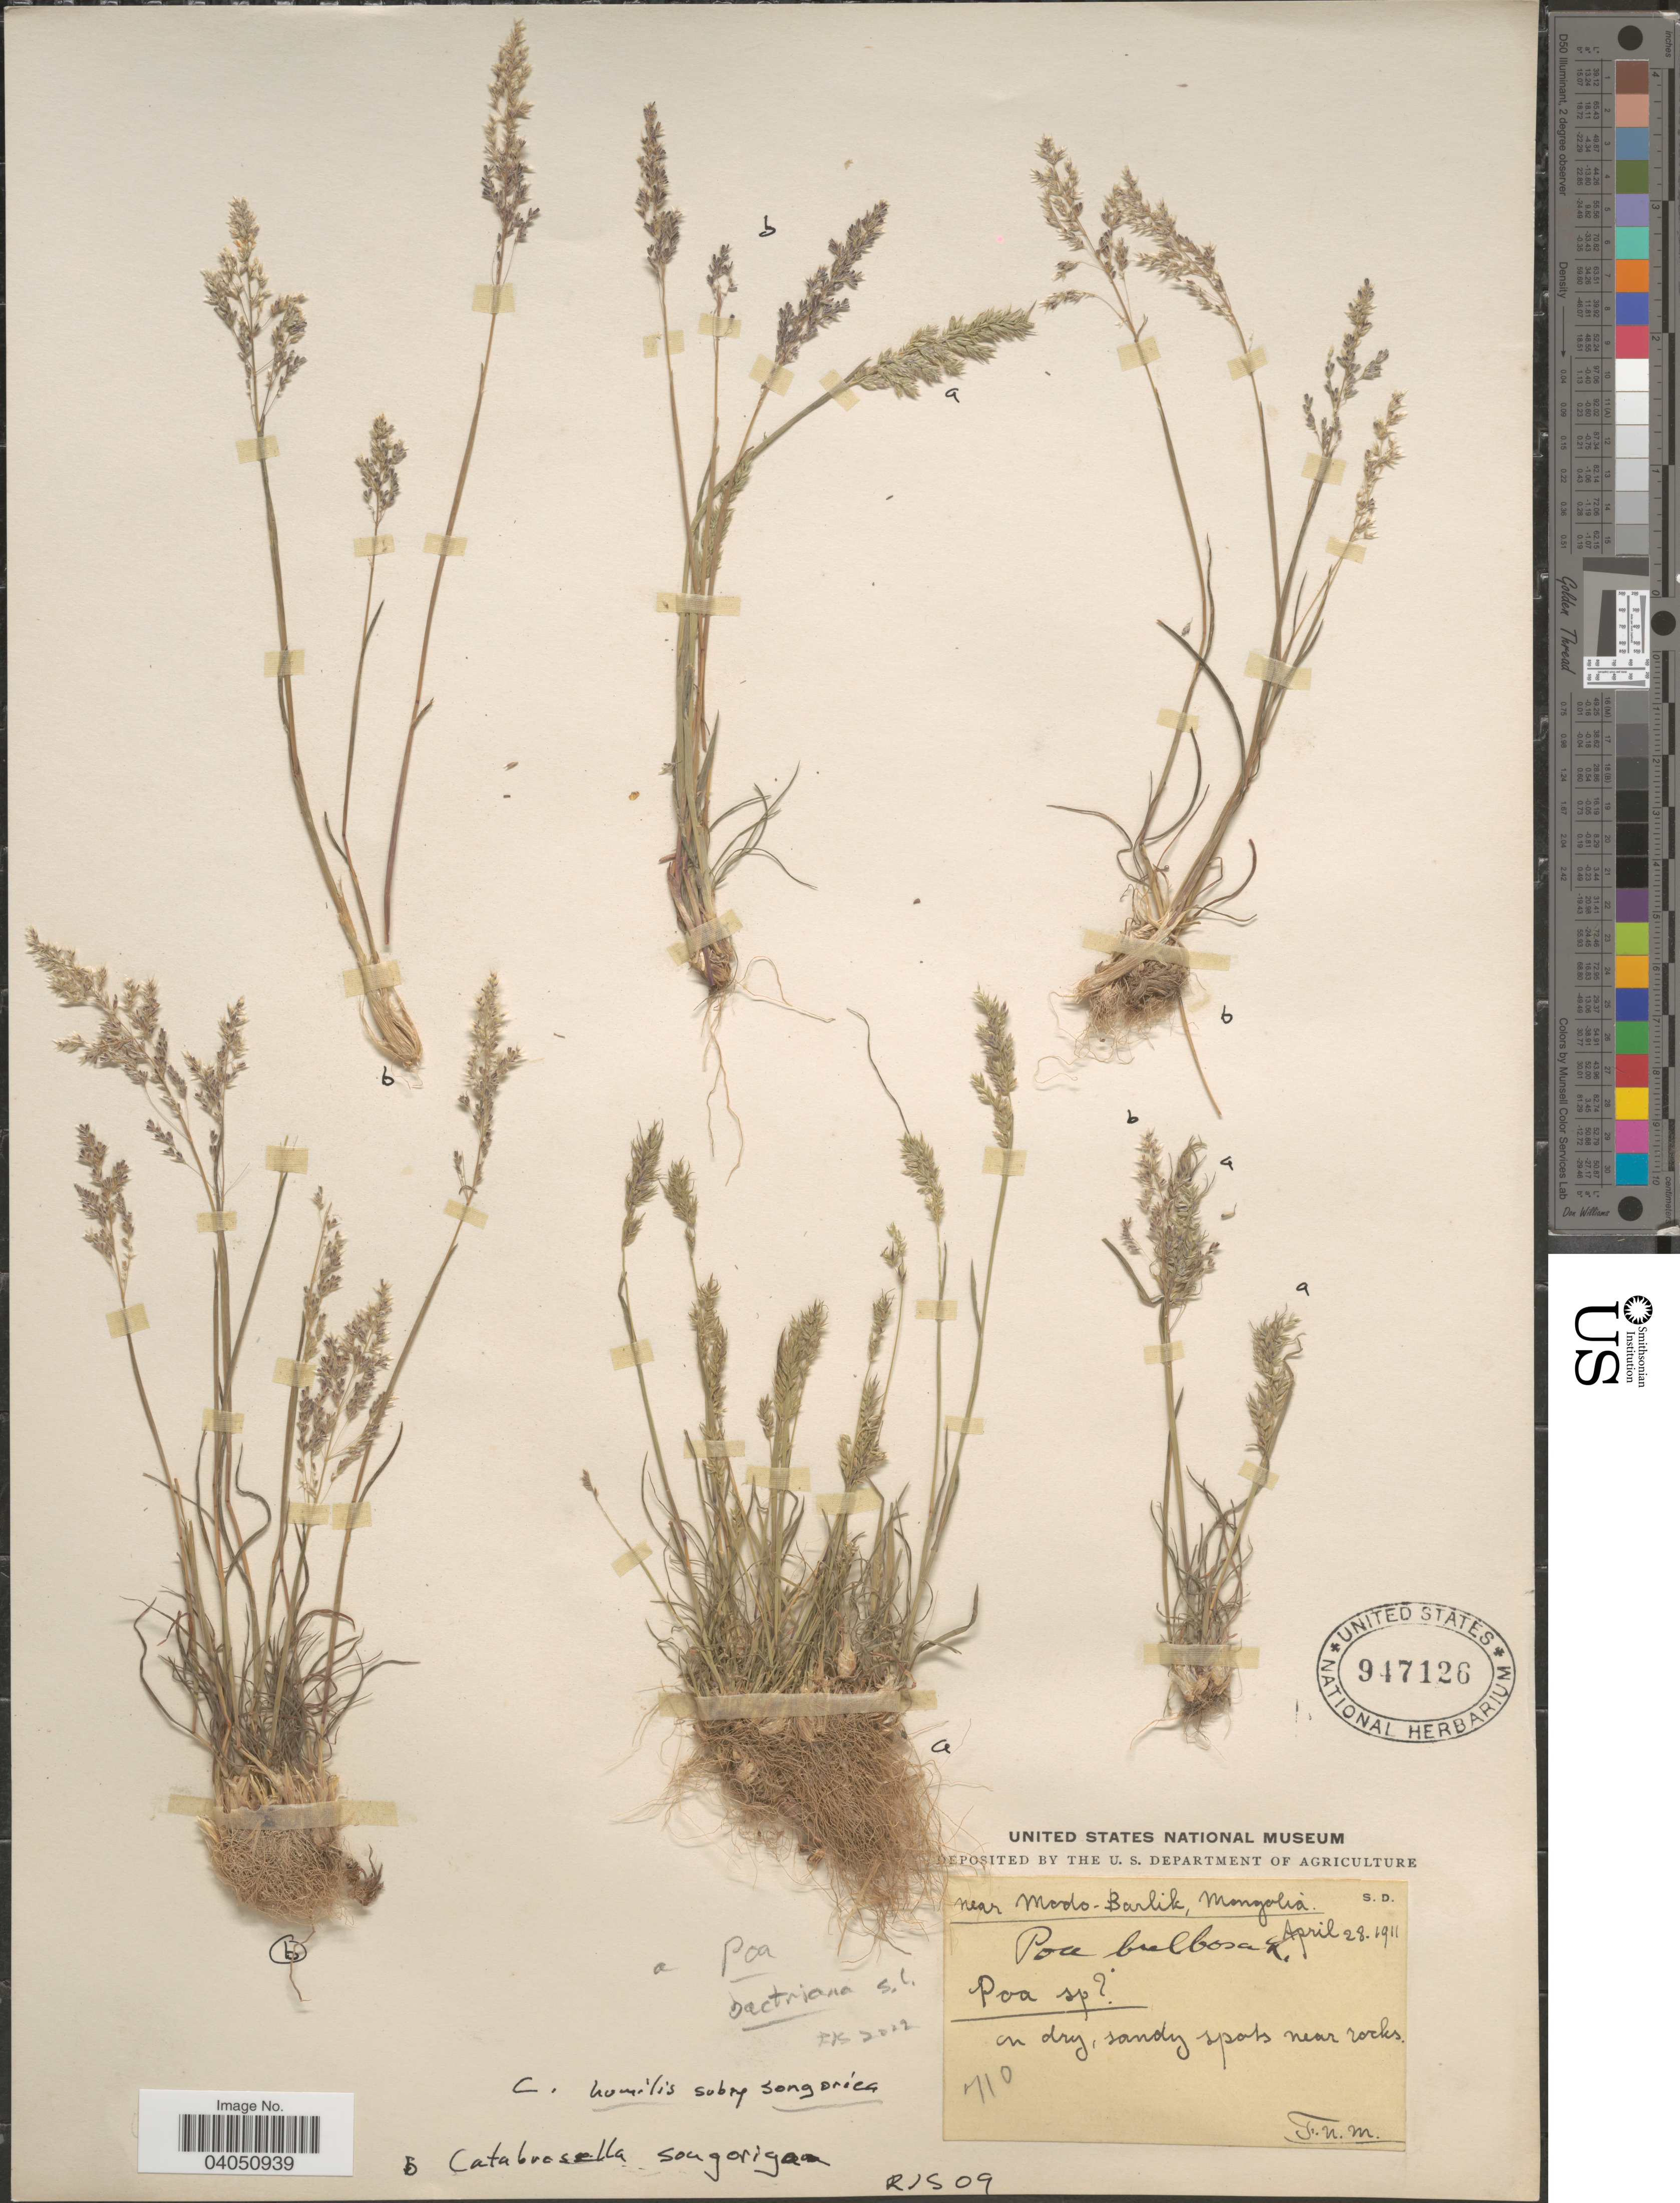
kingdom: Plantae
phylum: Tracheophyta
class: Liliopsida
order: Poales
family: Poaceae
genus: Catabrosella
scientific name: Catabrosella humilis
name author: (M. Bieb.) Tzvelev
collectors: F. N. M.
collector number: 710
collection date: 1911-04-28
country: Mongolia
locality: Near Medo-Barlik.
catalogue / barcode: US 947126